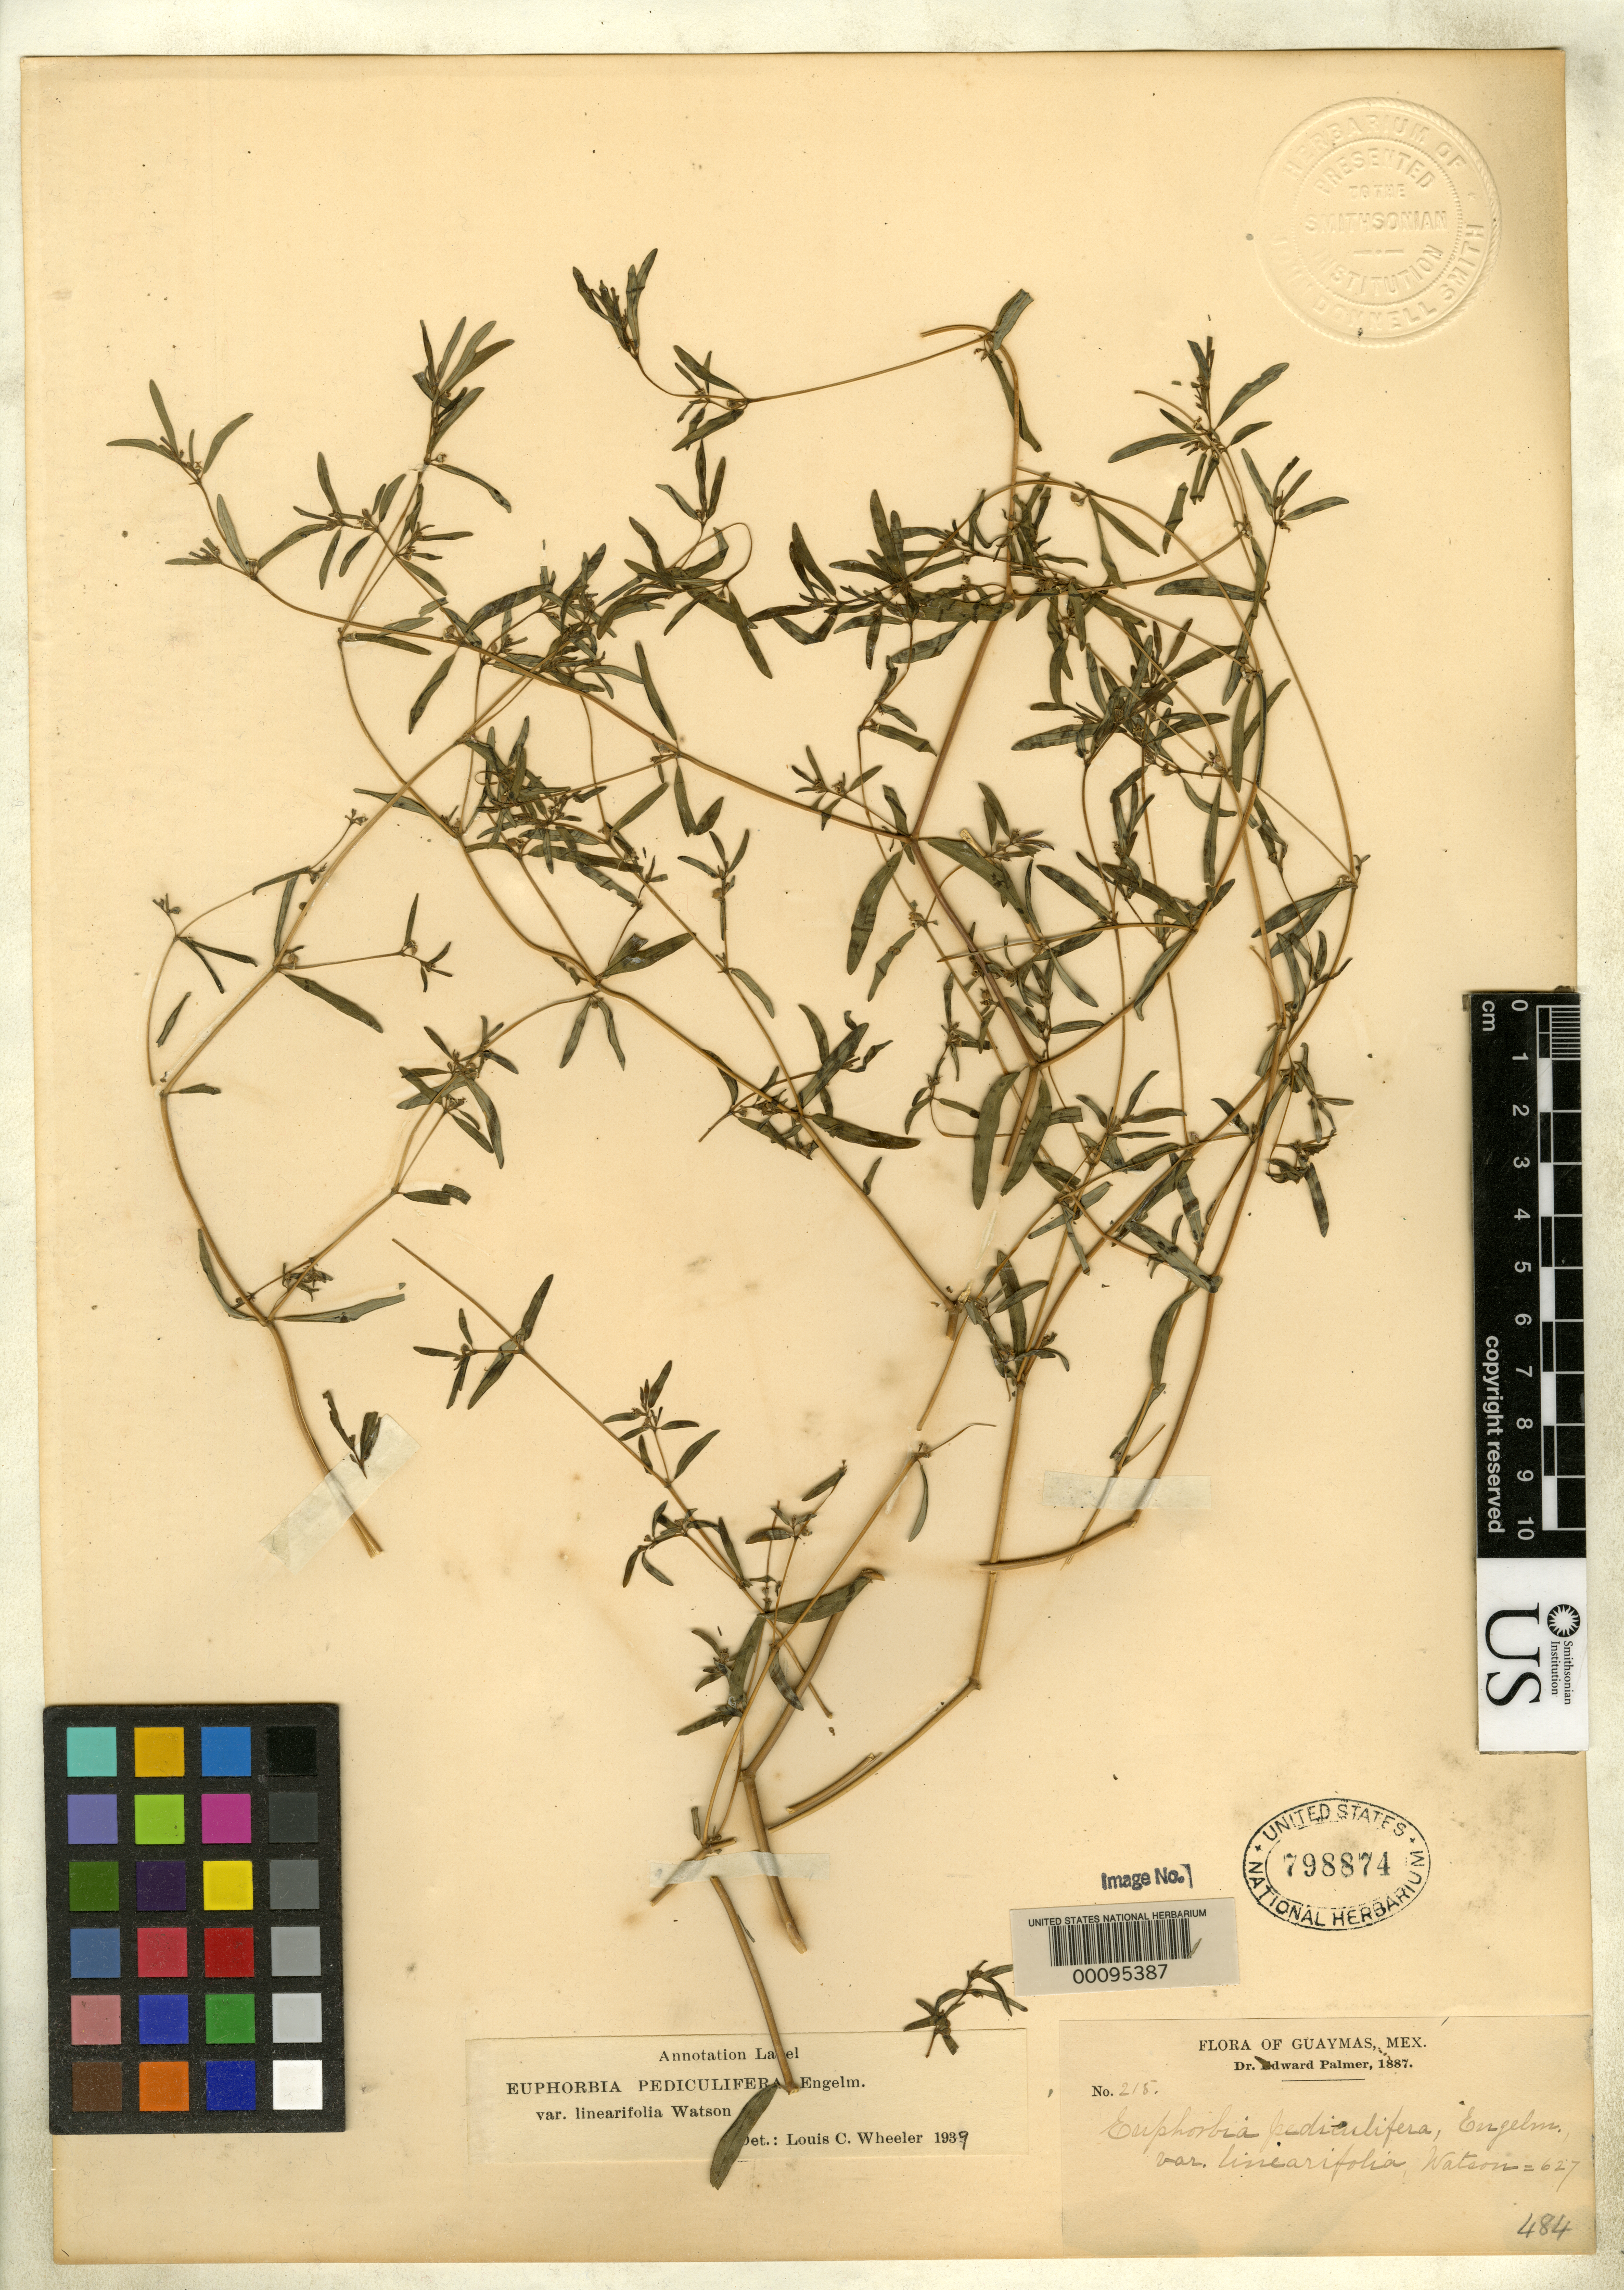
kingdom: Plantae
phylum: Tracheophyta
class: Magnoliopsida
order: Malpighiales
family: Euphorbiaceae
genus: Euphorbia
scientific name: Euphorbia pediculifera var. linearifolia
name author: S. Watson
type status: Syntype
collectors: E. Palmer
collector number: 215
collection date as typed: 1887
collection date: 1887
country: Mexico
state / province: Sonora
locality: Guaymas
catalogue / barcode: US 798874